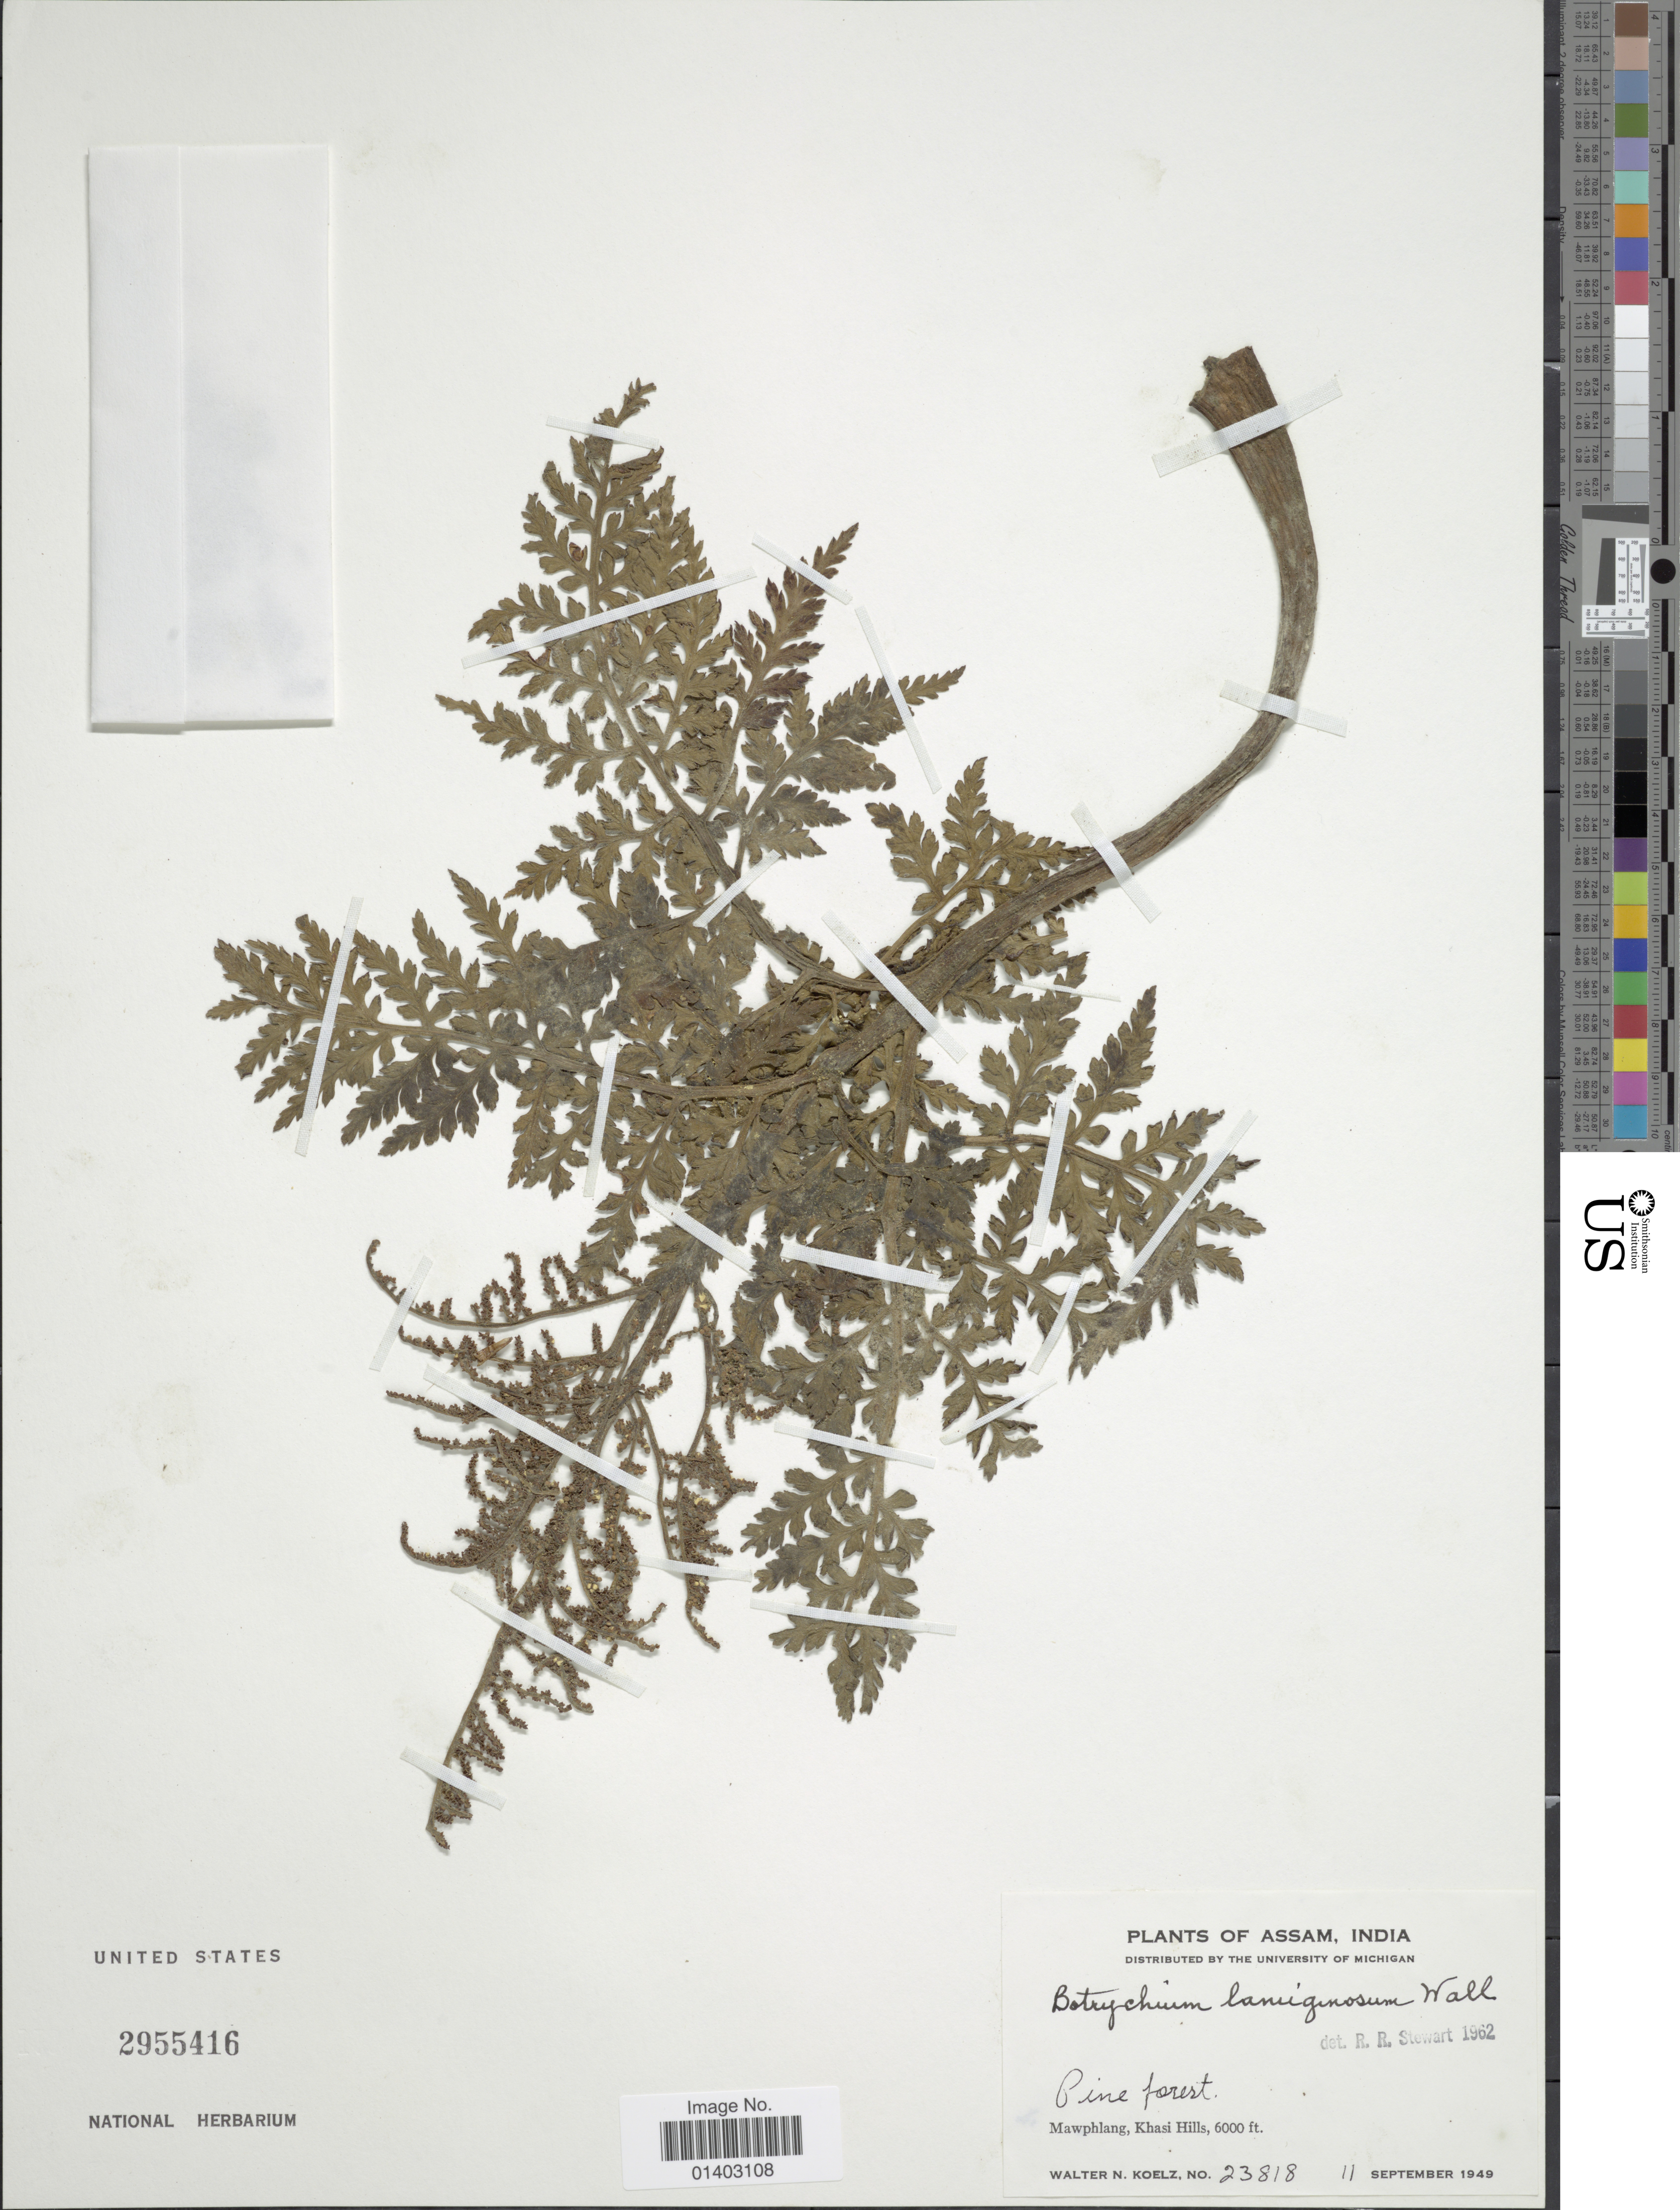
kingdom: Plantae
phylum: Tracheophyta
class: Polypodiopsida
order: Ophioglossales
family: Ophioglossaceae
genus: Botrychium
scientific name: Botrychium lanuginosum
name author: Wall. ex Hook. & Grev.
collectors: W. N. Koelz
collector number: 23818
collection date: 1949-09-11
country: India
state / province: Meghalaya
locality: Pine forest, Mawphang, Khasi Hills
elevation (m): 1829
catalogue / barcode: US 2955416